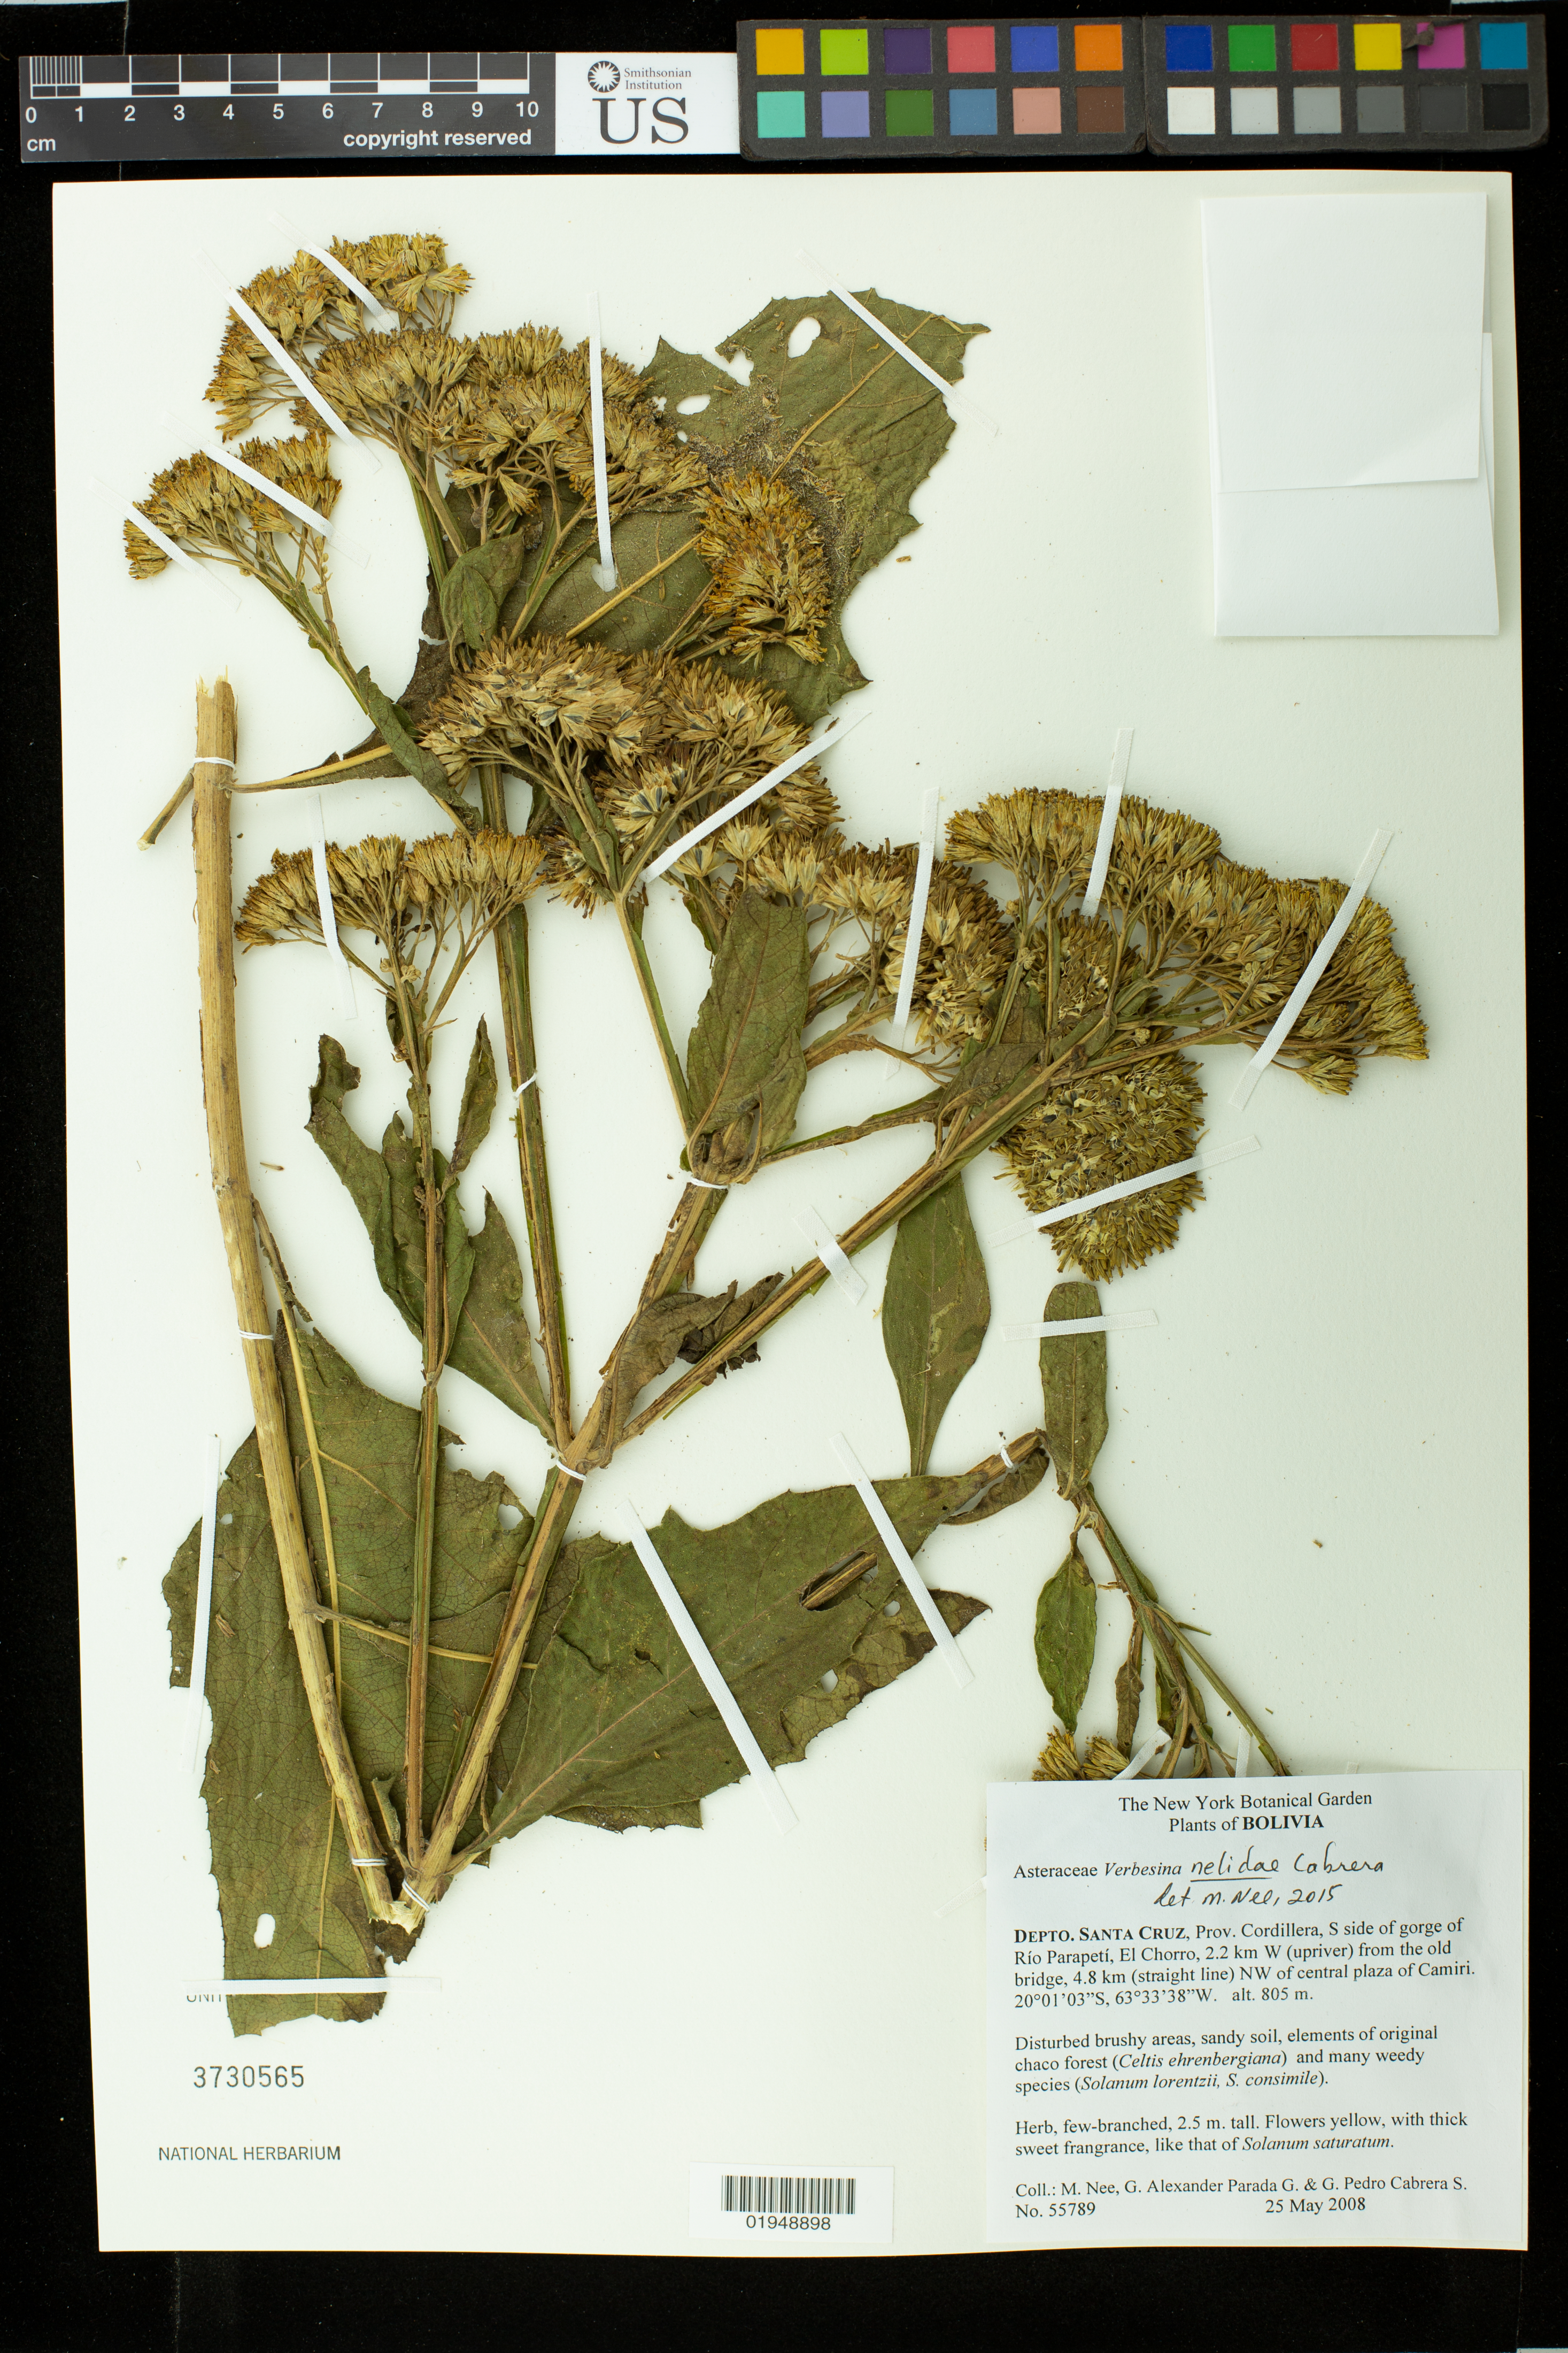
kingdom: Plantae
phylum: Tracheophyta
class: Magnoliopsida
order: Asterales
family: Asteraceae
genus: Verbesina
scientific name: Verbesina nelidae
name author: Cabrera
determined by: Nee, M.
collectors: M. Nee, G. Parada & G. Cabrera S.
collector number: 55789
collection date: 2008-05-26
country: Bolivia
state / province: Santa Cruz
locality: Depto. Santa Cruz, Prov. Cordillera, S side of gorge of Río Parapetí, El Chorro, 2.2 km W (upriver) from the old bridge, 4.8 km (straight line) NW of central plaza of Camiri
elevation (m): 805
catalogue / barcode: US 3730565